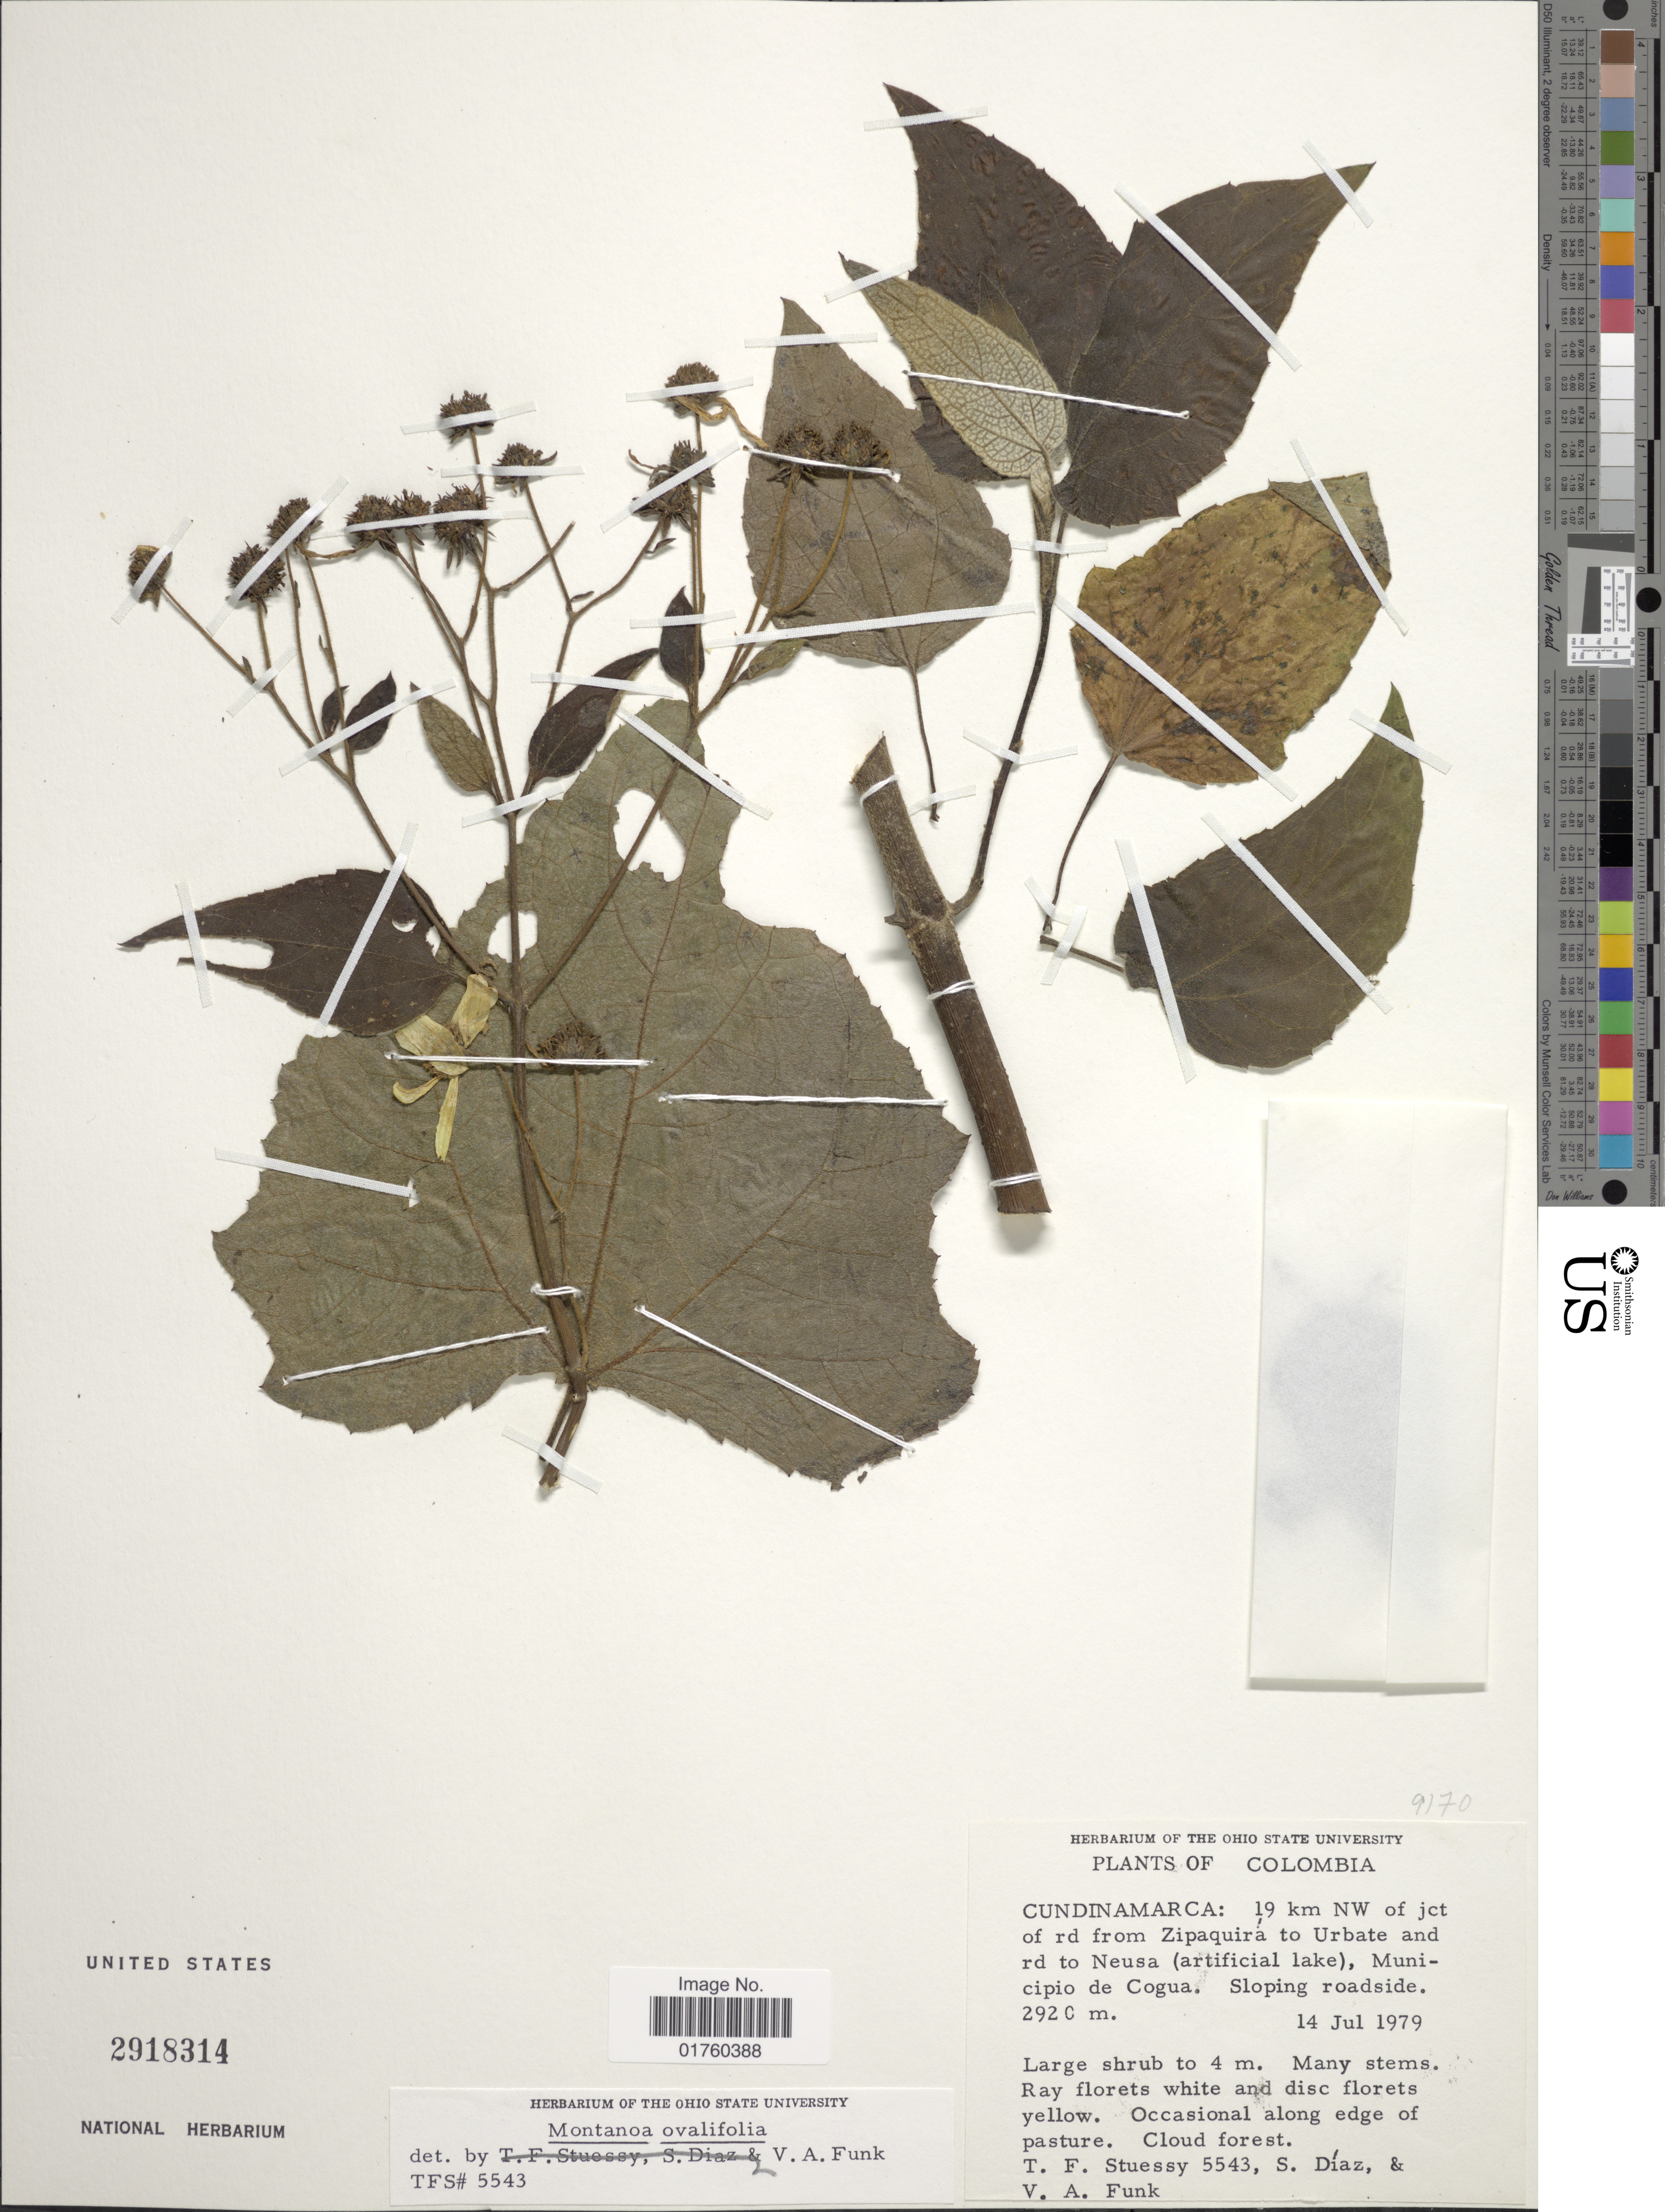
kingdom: Plantae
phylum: Tracheophyta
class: Magnoliopsida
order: Asterales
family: Asteraceae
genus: Montanoa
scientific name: Montanoa ovalifolia subsp. ovalifolia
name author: DC.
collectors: T. Steussy, S. Díaz & V. Funk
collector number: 5543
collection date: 1979-07-14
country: Colombia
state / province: Cundinamarca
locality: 19 km NW of jct on rd. to Nuesa (artificial lake), Municipio de Cogua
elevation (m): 2920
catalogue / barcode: US 2918314